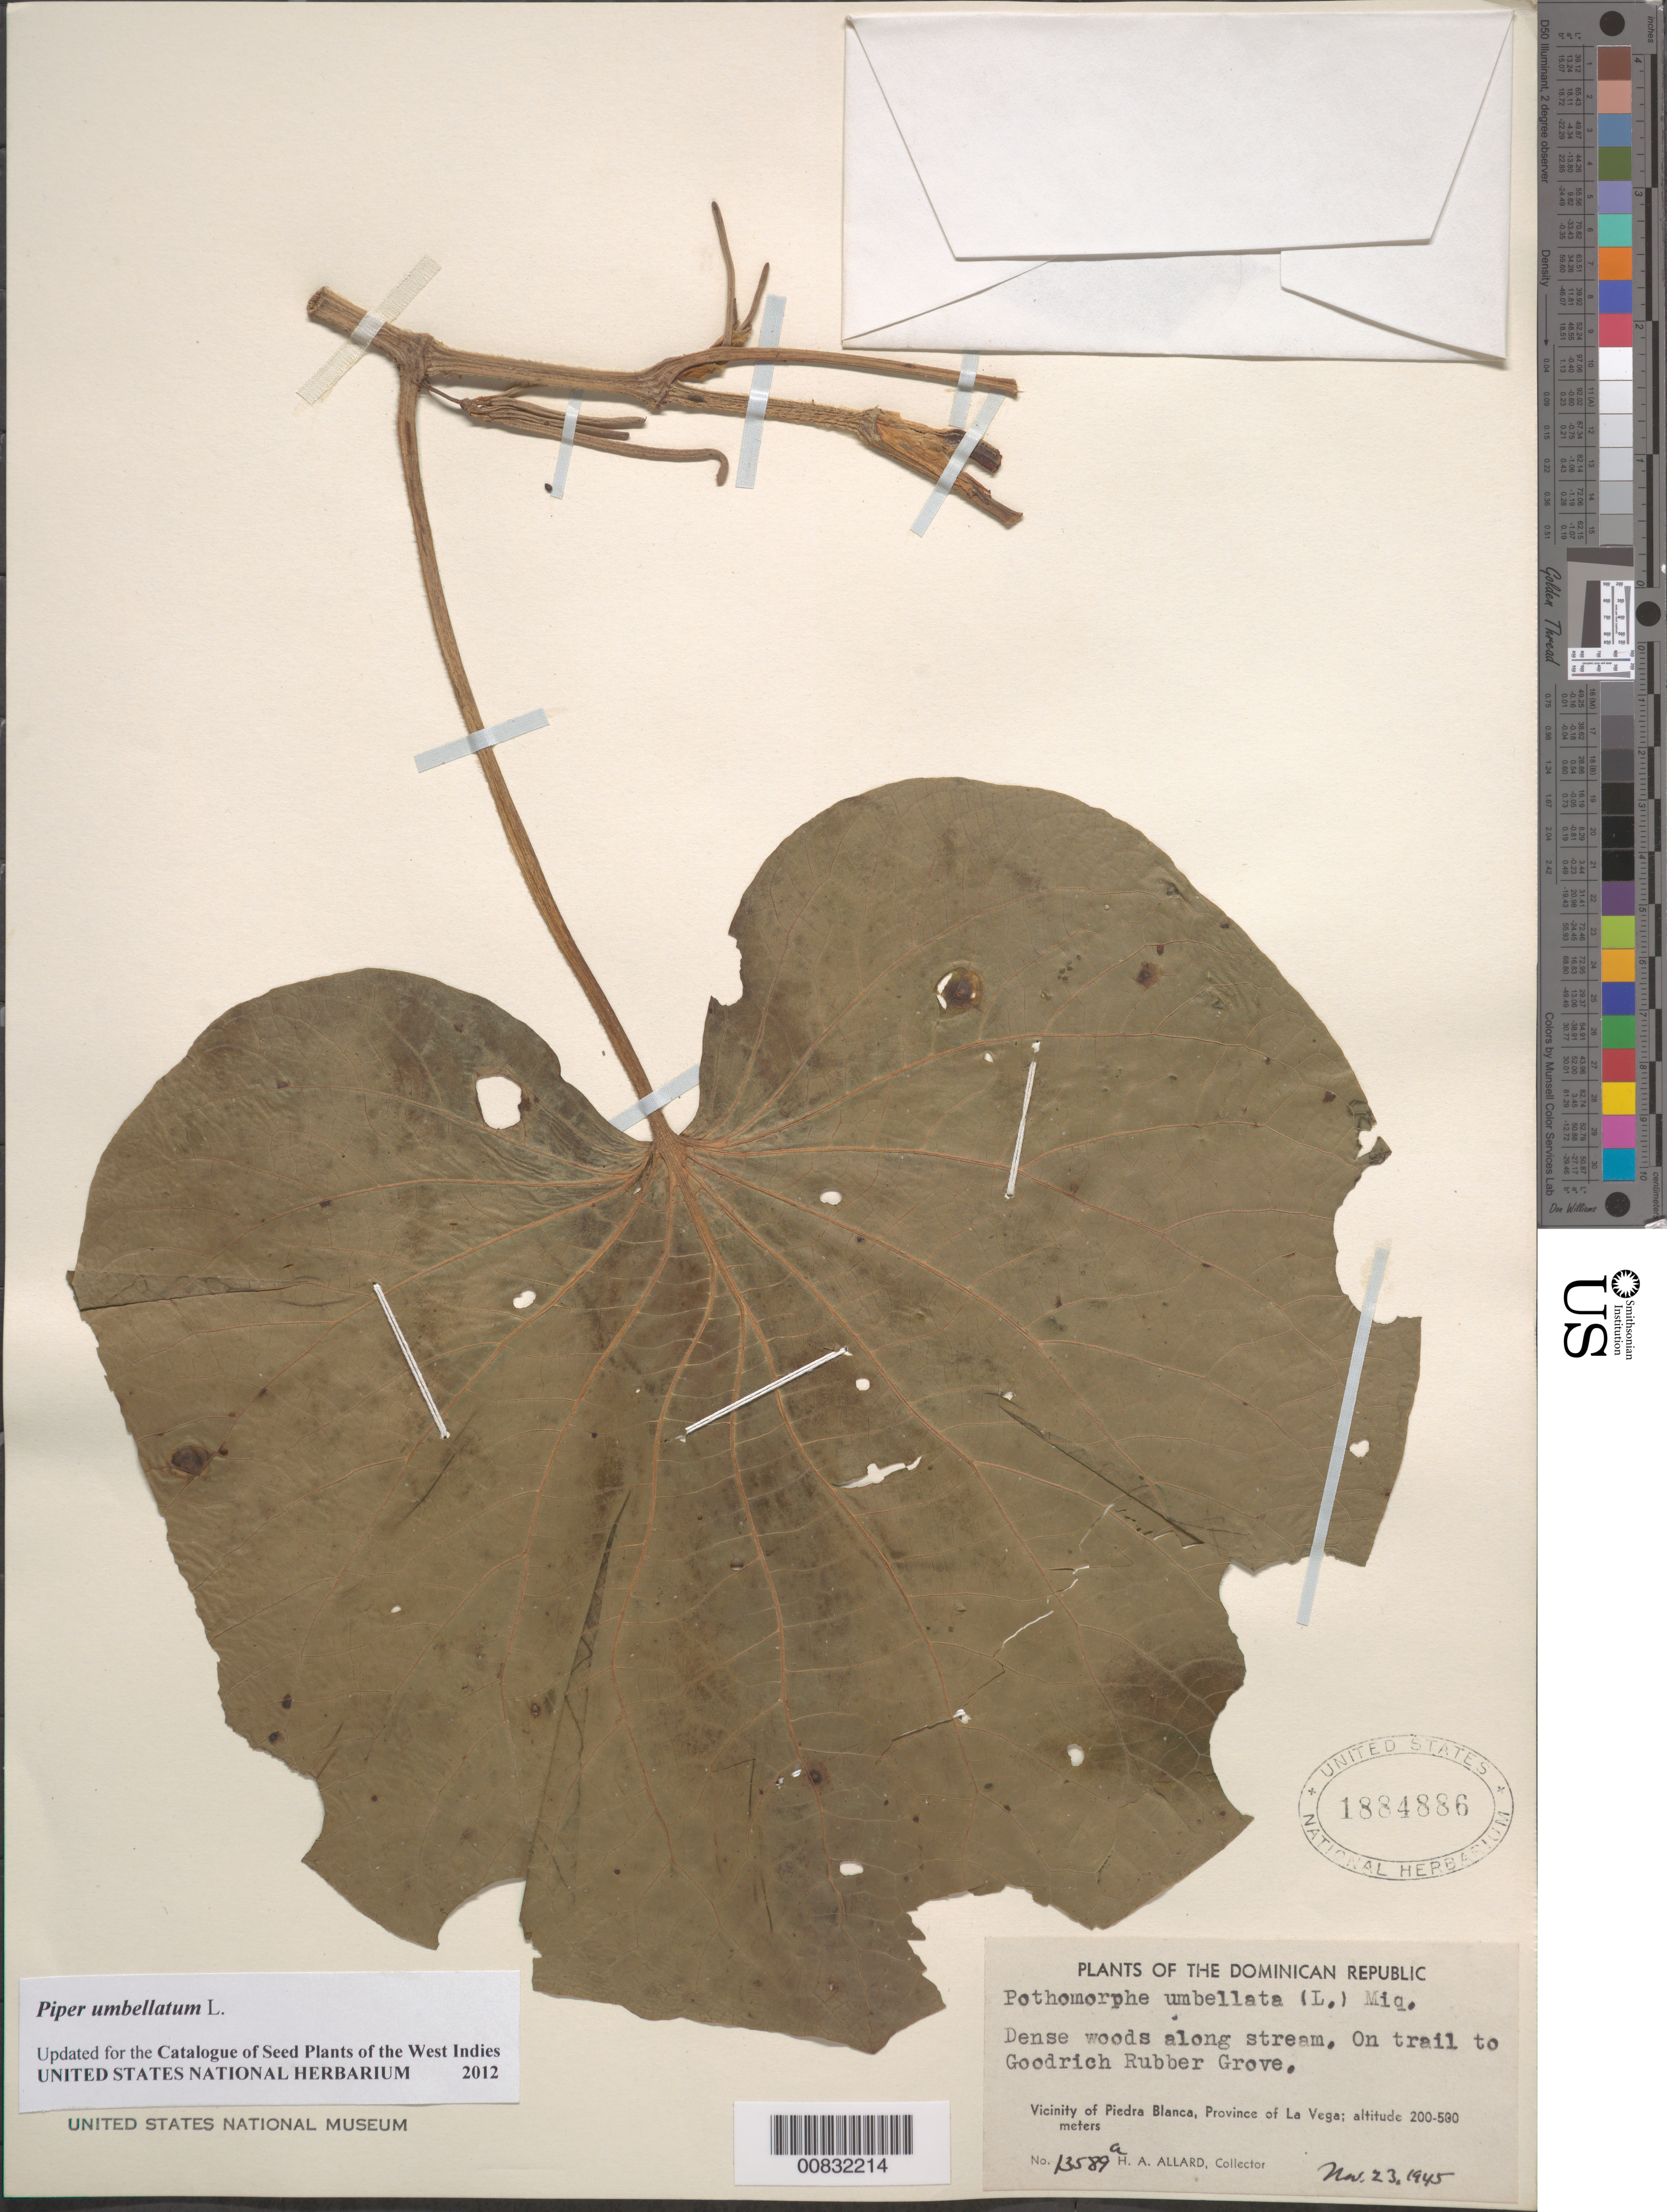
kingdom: Plantae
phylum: Tracheophyta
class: Magnoliopsida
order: Piperales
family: Piperaceae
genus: Piper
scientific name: Piper umbellatum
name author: L.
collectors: H. A. Allard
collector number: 13589a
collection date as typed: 23 Nov 1945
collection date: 1945-11-23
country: Dominican Republic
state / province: La Vega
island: Hispaniola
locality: Vicinity of Piedra Blanca. On trail to Goodrich Rubber Grove.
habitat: Dense woods along stream.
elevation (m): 200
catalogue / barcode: US 1884886